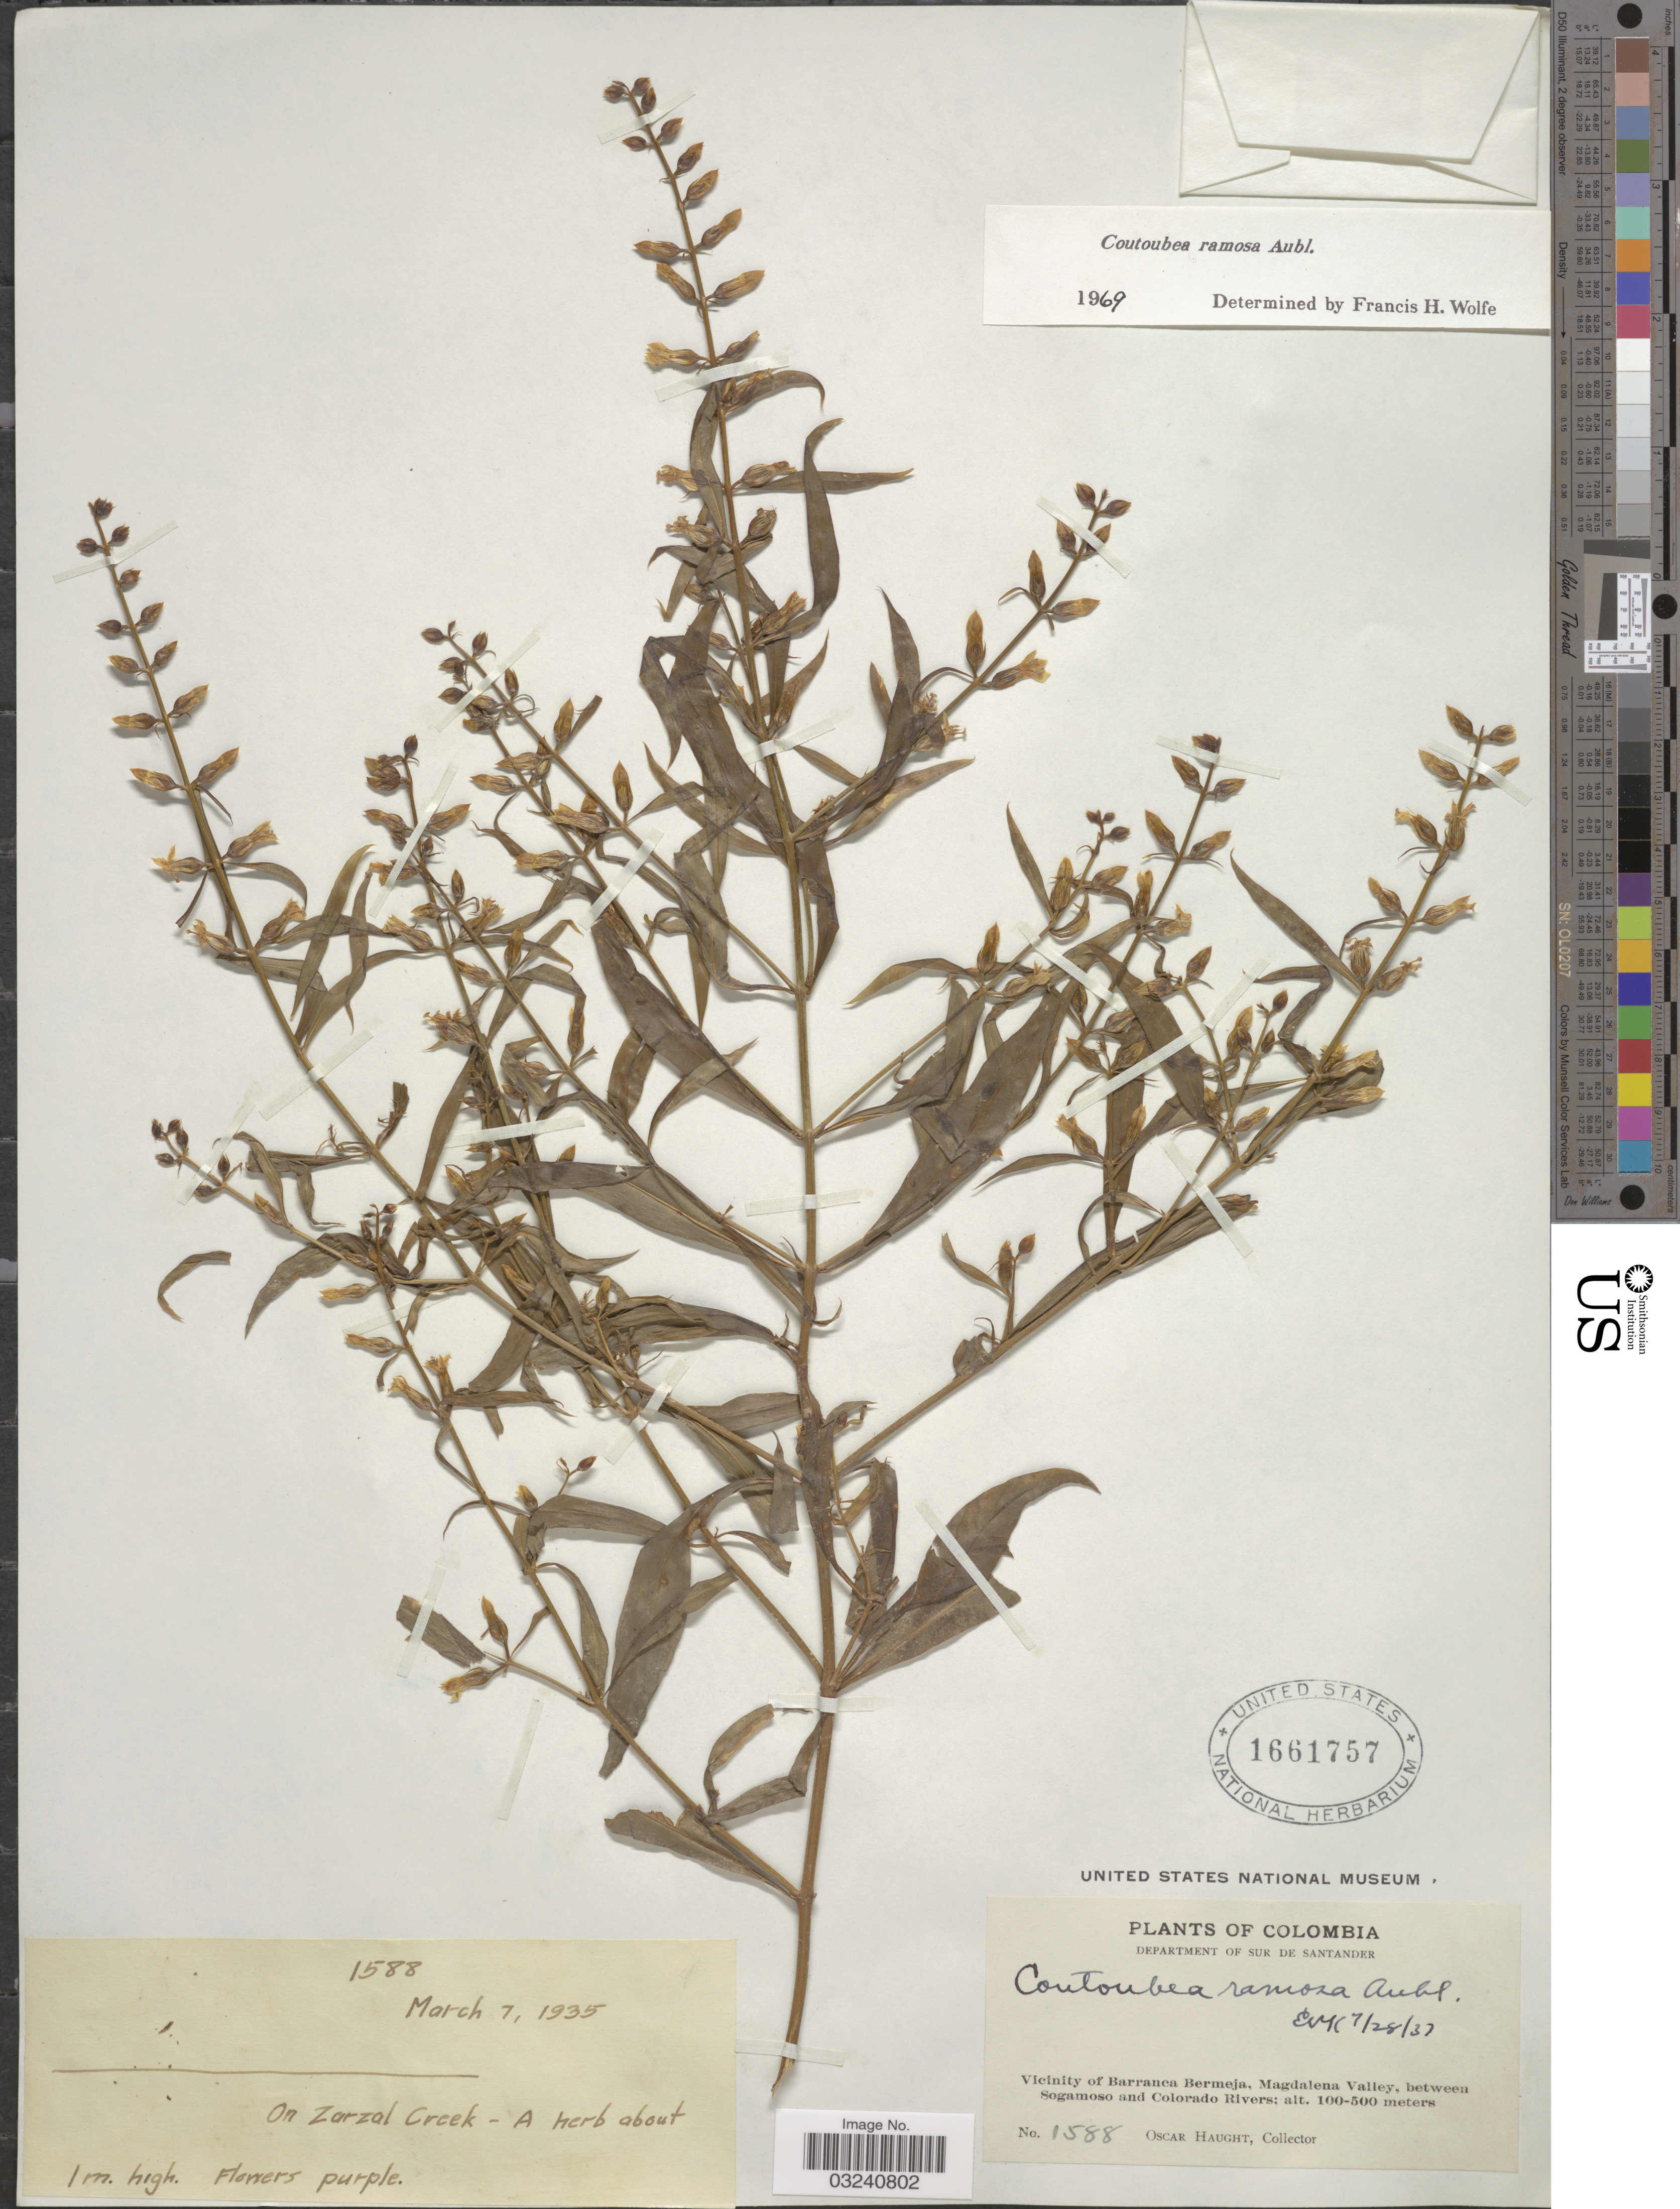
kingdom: Plantae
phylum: Tracheophyta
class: Magnoliopsida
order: Gentianales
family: Gentianaceae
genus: Coutoubea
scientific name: Coutoubea ramosa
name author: Aubl.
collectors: O. Haught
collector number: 1588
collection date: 1935-03-07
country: Colombia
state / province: Santander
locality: Department of Sur de Santander. Vicinity of Barranca Bermeja, Magdalena Valley, between Sogamoso and Colorado Rivers. On Zarzal Creek.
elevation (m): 100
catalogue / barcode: US 1661757